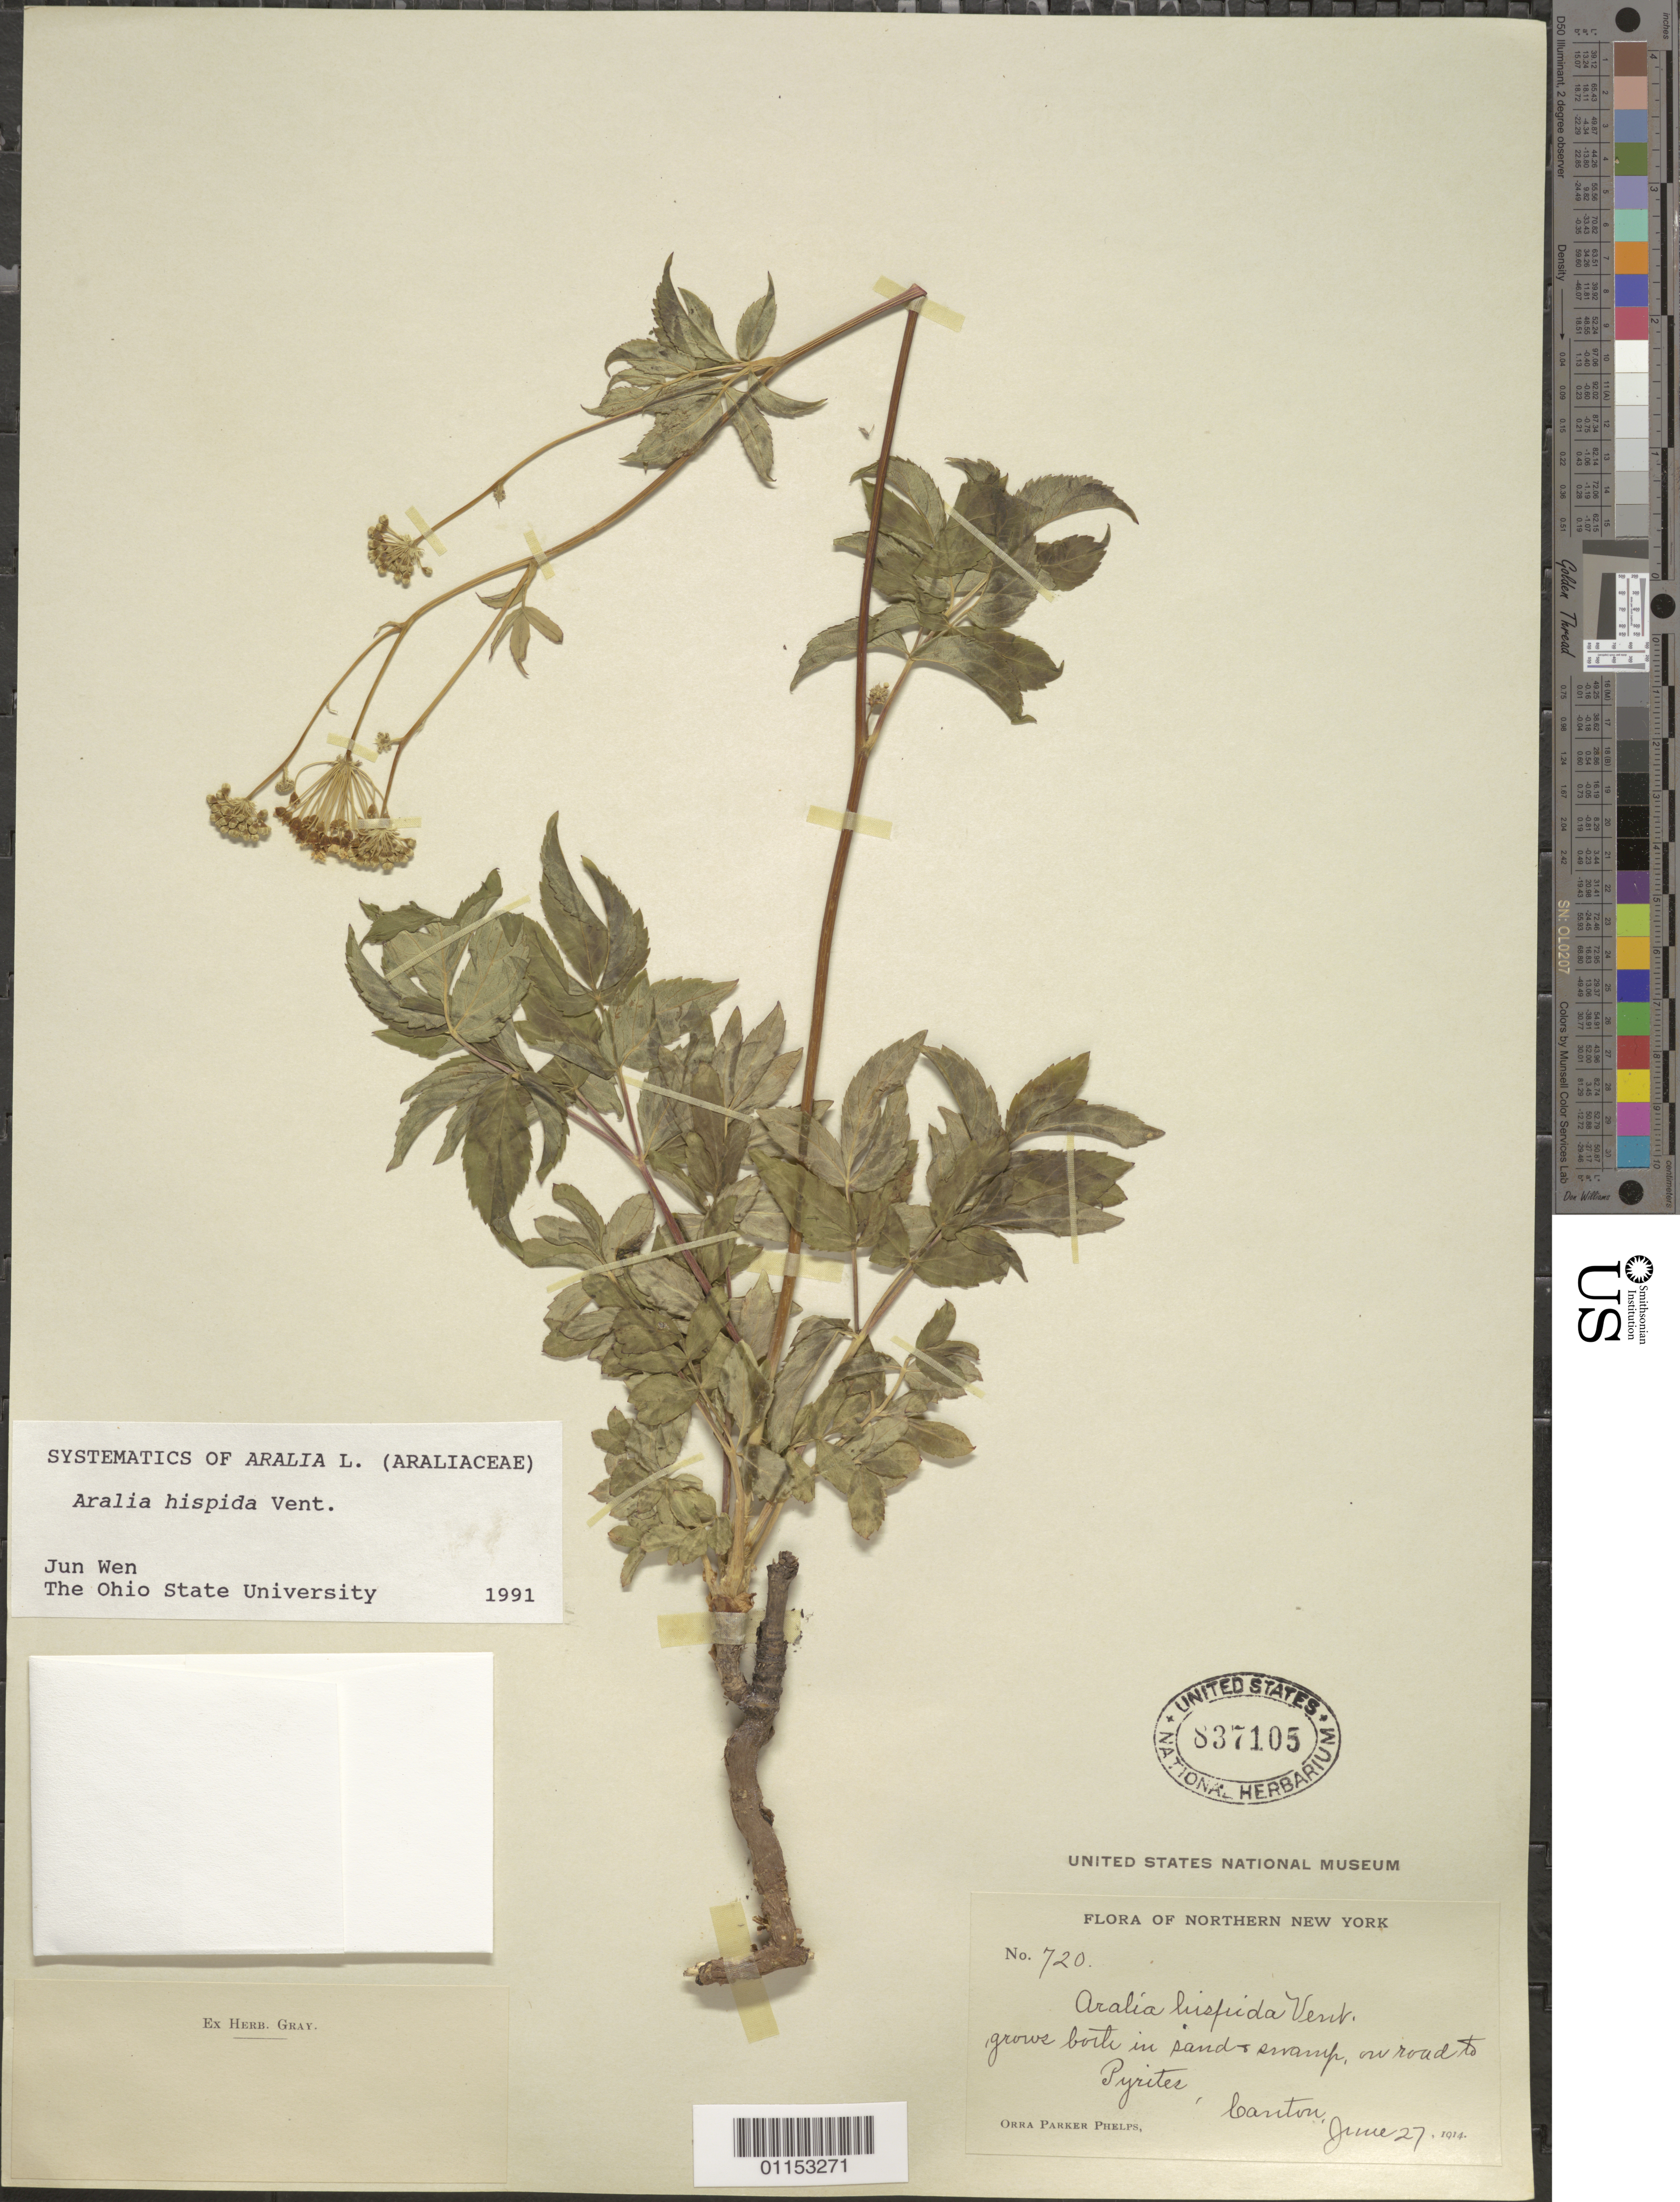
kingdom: Plantae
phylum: Tracheophyta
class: Magnoliopsida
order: Apiales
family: Araliaceae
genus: Aralia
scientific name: Aralia hispida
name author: Vent.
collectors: O. P. Phelps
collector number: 720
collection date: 1914-06-27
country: United States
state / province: New York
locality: Pyrites Rd.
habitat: Sand & swamp.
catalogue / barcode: US 837105